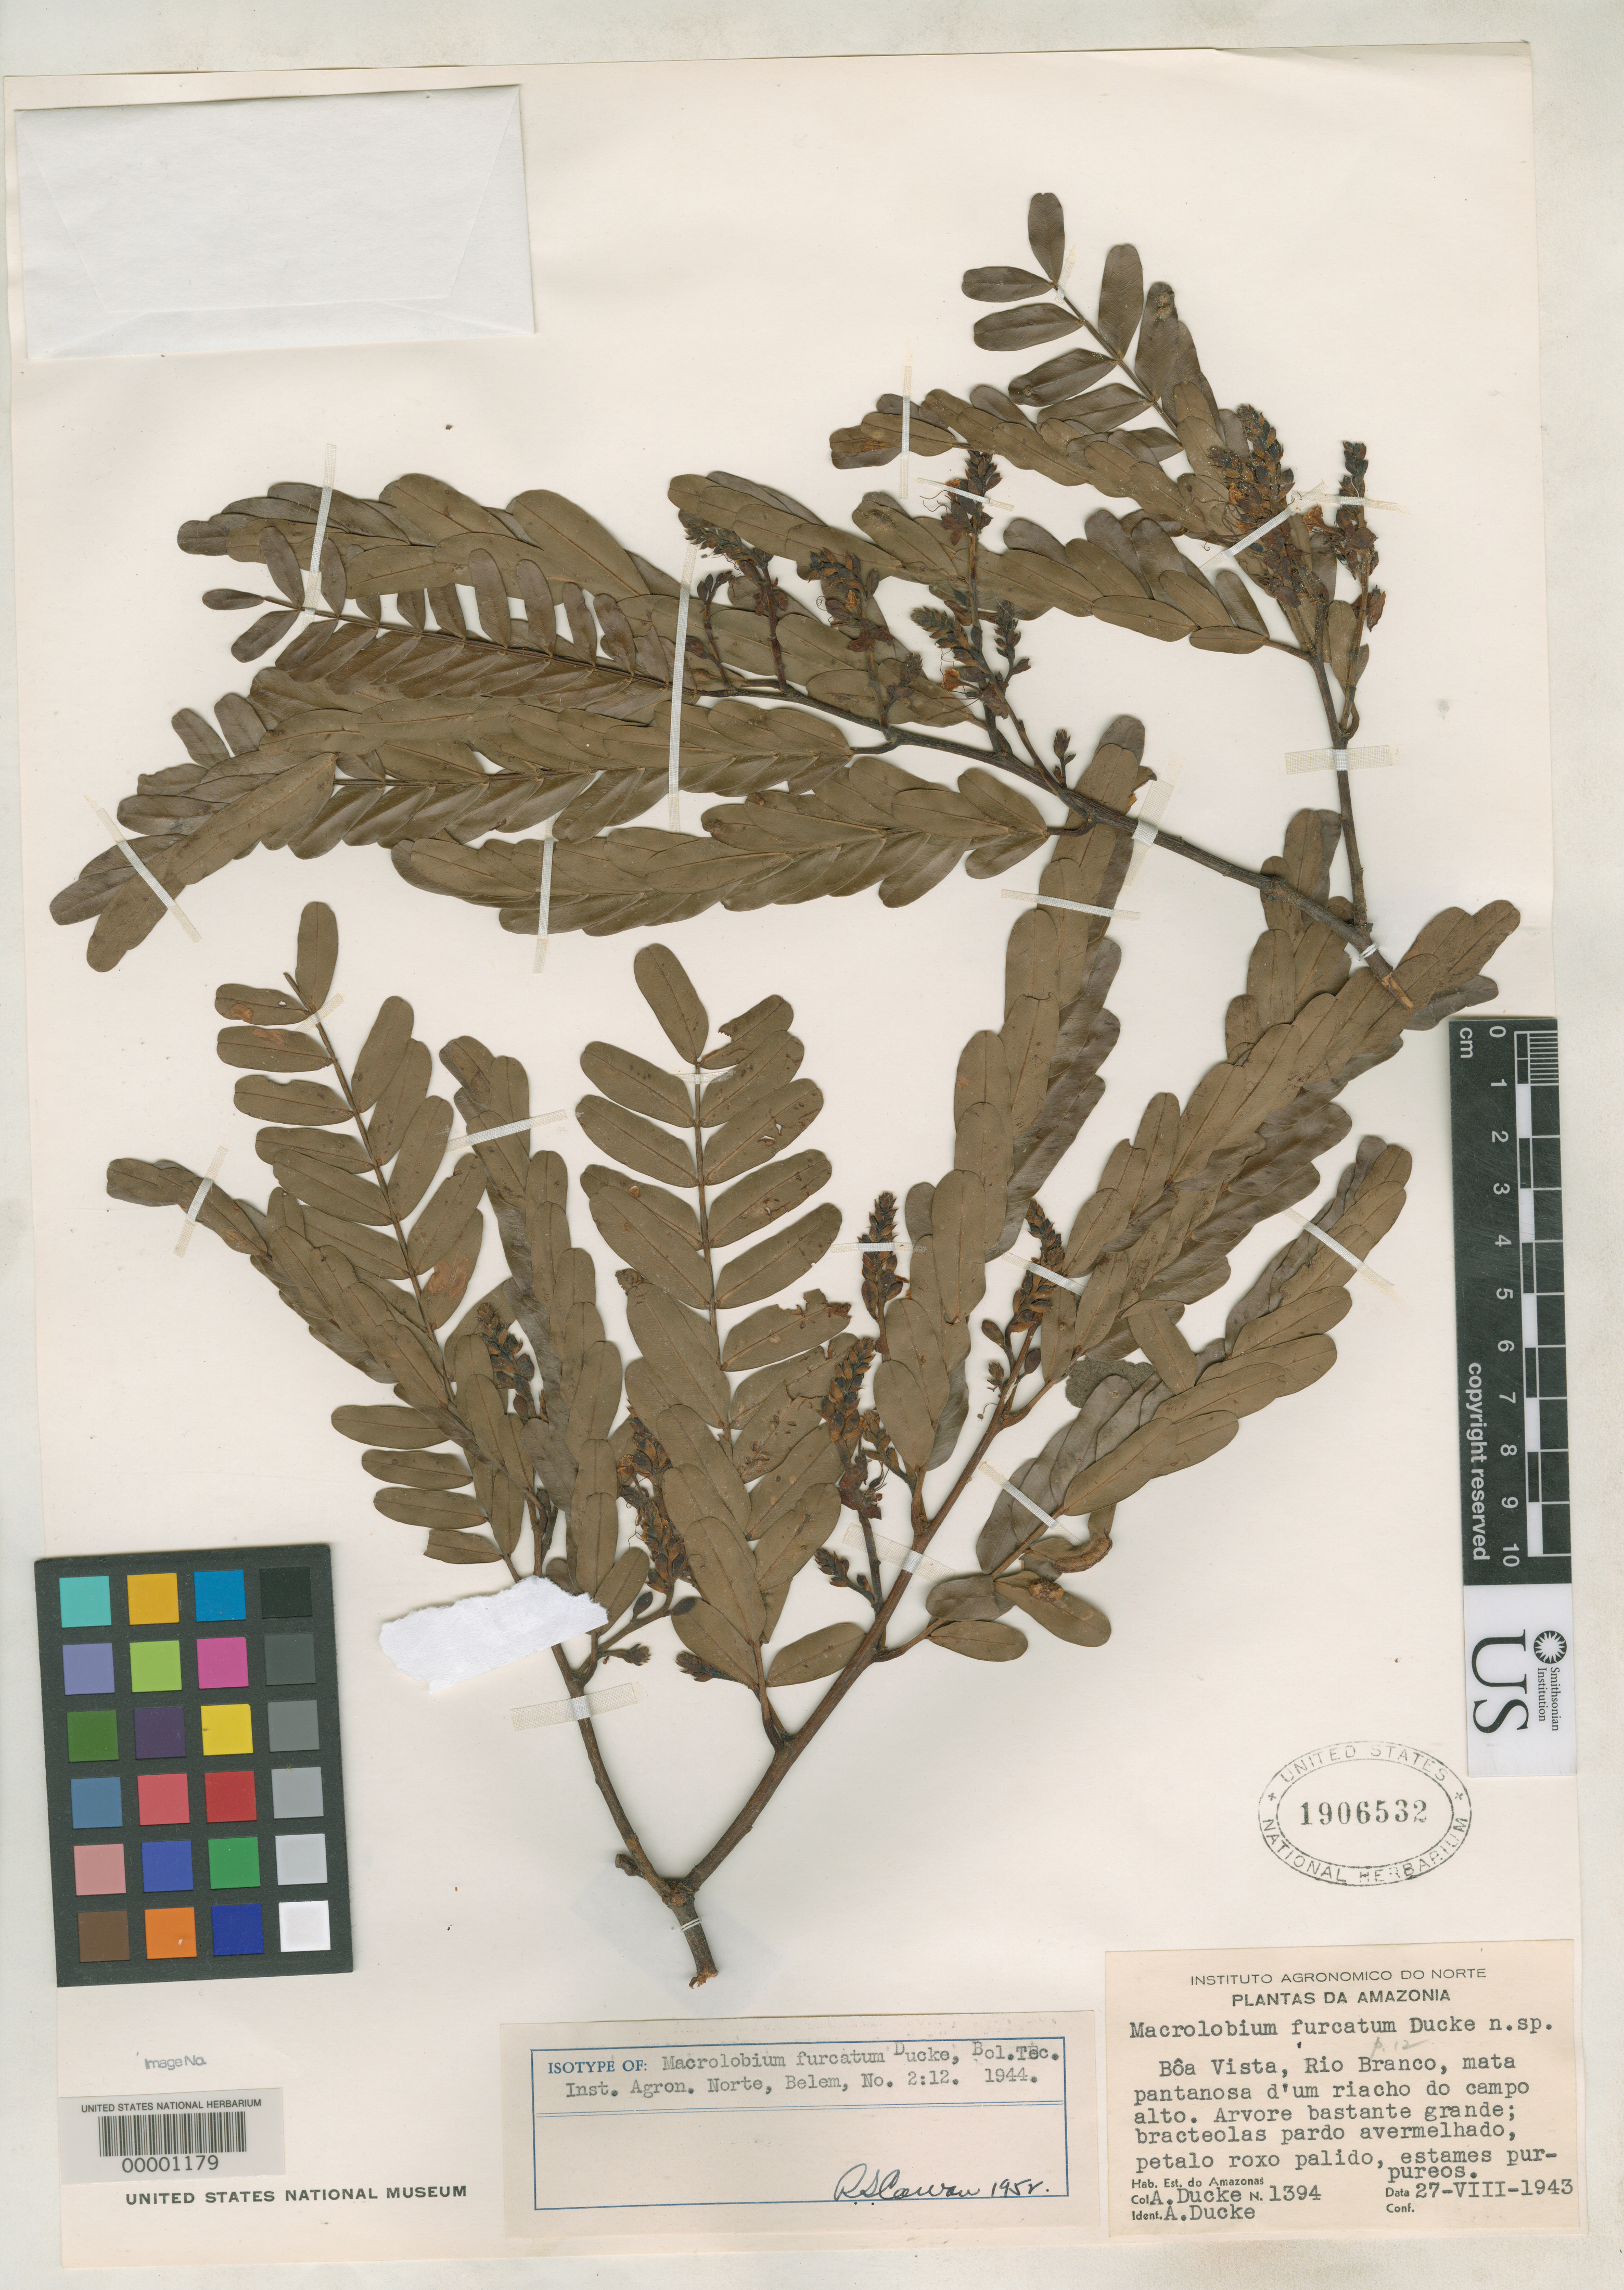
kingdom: Plantae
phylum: Tracheophyta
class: Magnoliopsida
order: Fabales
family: Fabaceae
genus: Macrolobium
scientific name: Macrolobium furcatum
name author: Ducke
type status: Isotype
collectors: A. Ducke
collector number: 1394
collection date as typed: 27 Aug 1943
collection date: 1943-08-27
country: Brazil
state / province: Amazonas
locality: Boa Vista, Rio Branco.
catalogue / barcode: US 1906532